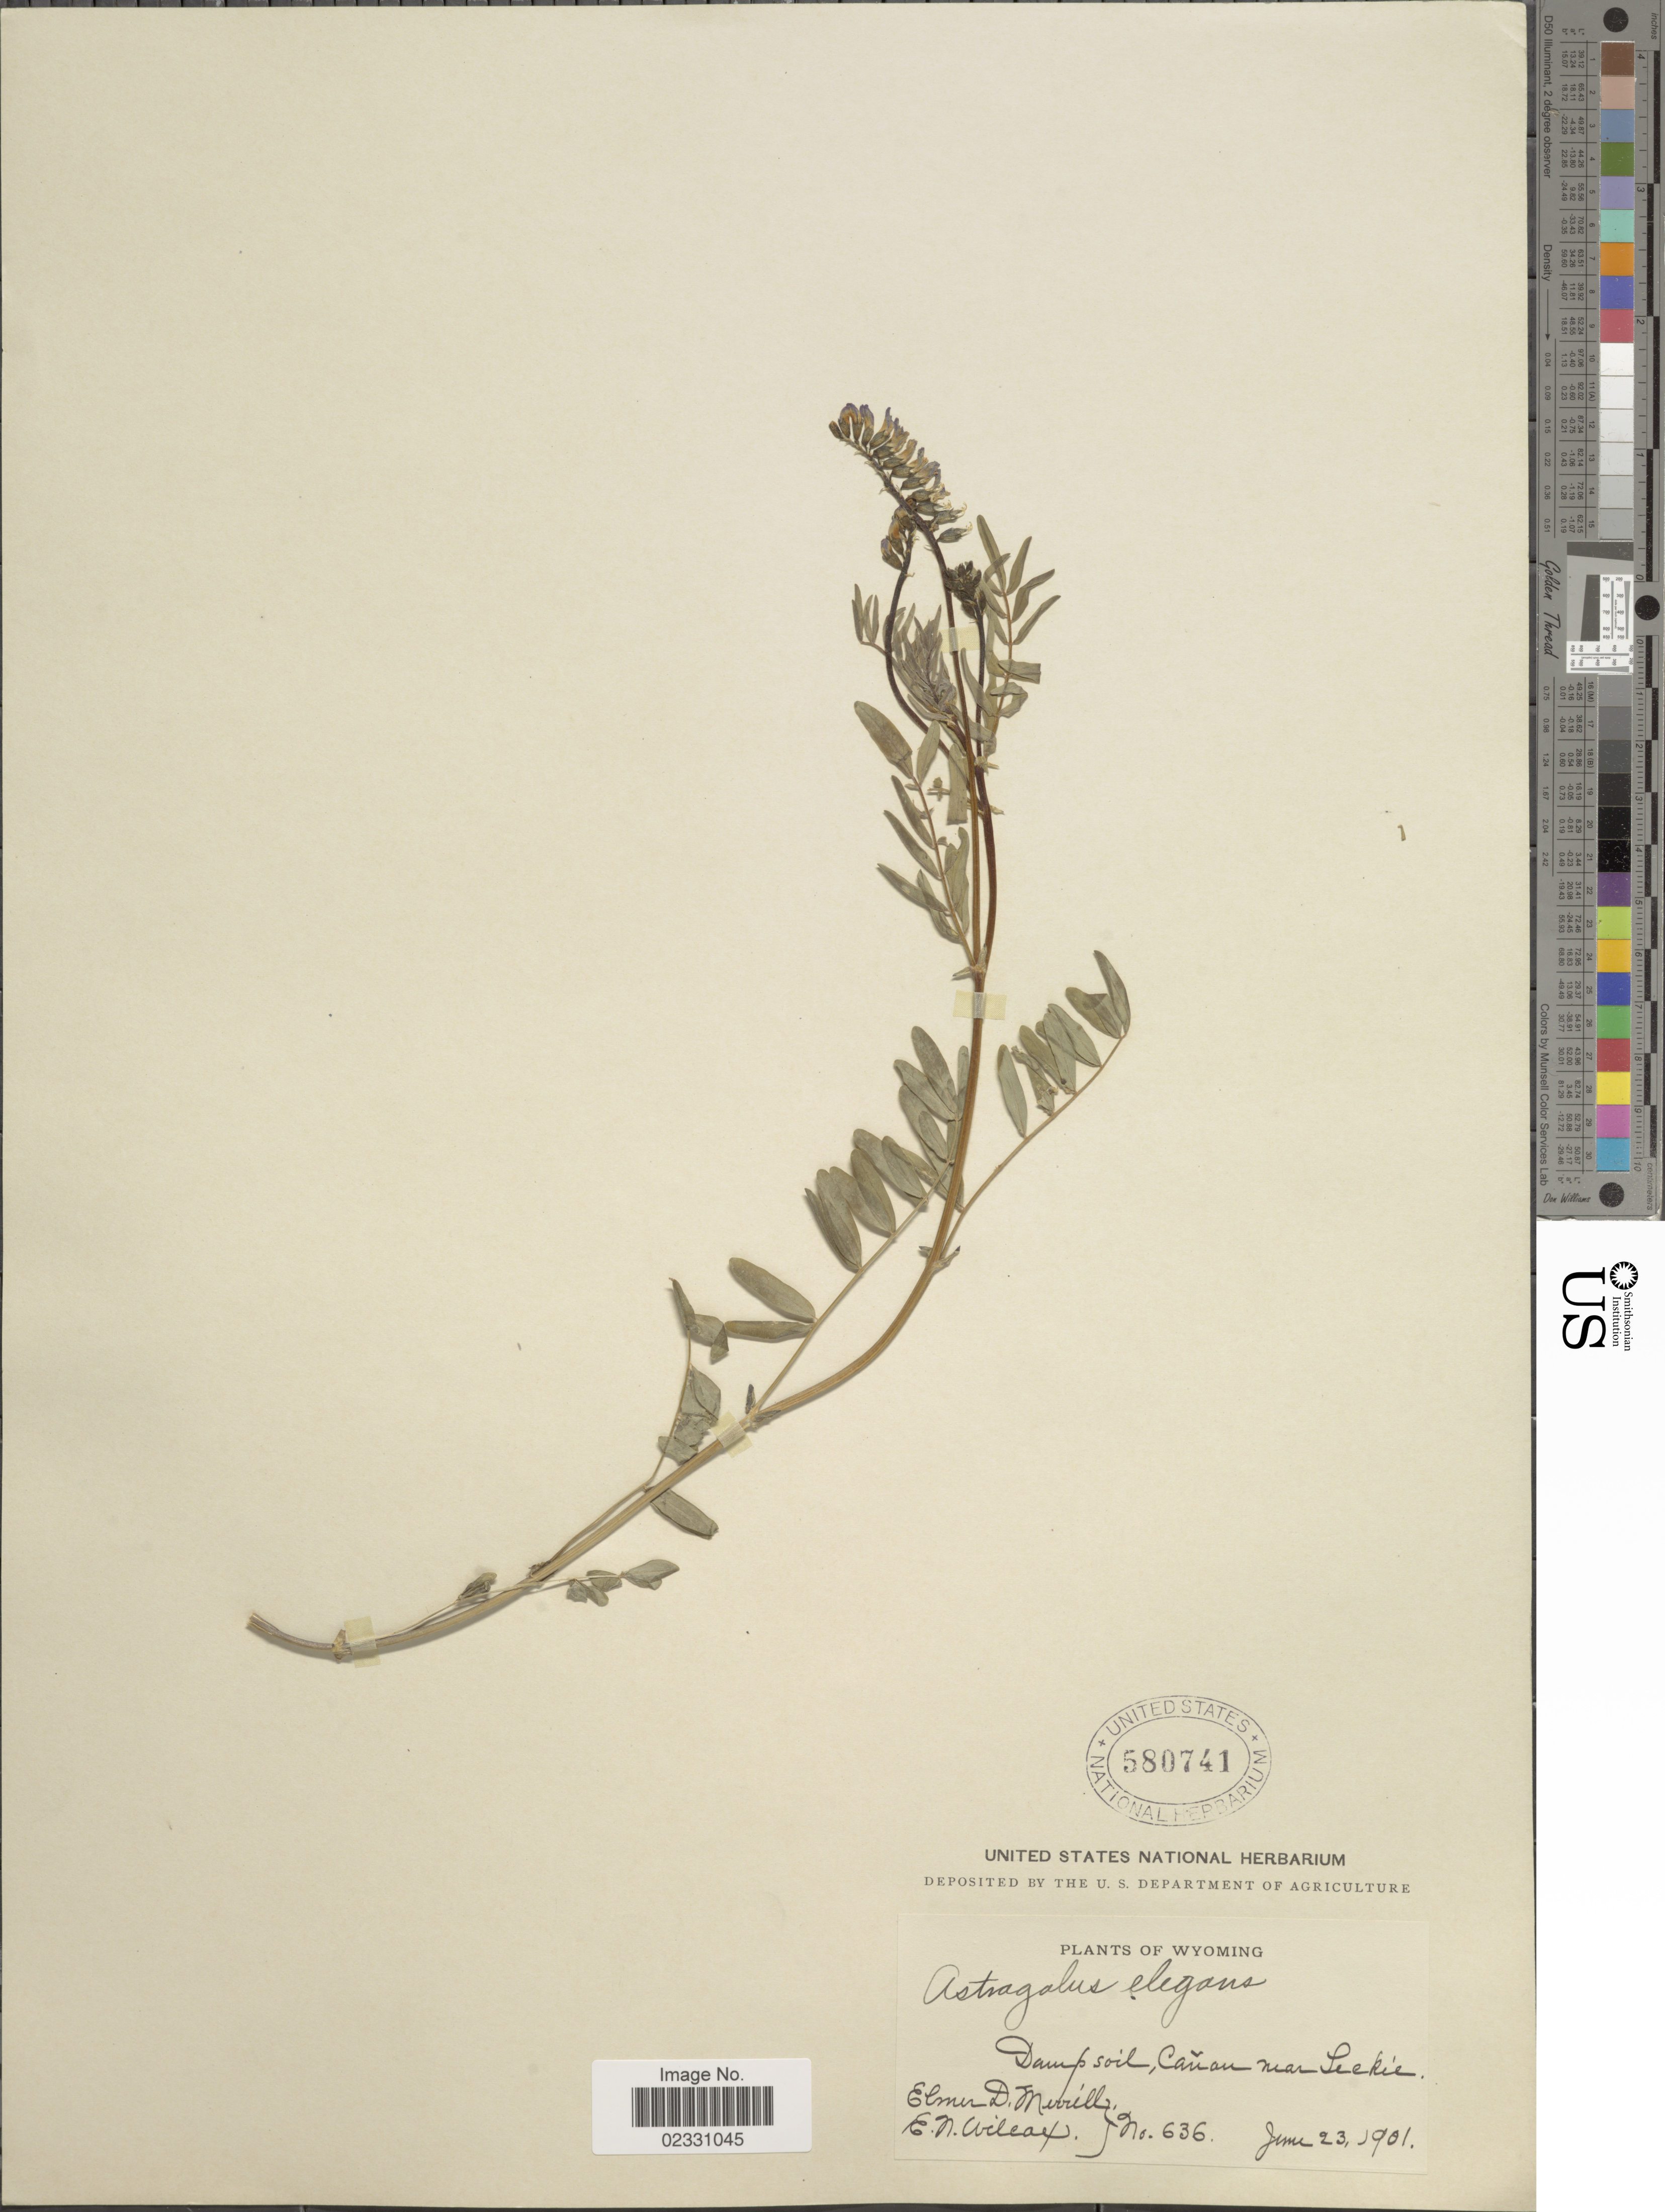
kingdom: Plantae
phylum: Tracheophyta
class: Magnoliopsida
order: Fabales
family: Fabaceae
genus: Astragalus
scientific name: Astragalus elegans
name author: Bunge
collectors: E. D. Merrill & E. Wilcox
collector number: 636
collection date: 1901-06-23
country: United States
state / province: Wyoming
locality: Damp soil, Cañon near Leckie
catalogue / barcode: US 580741